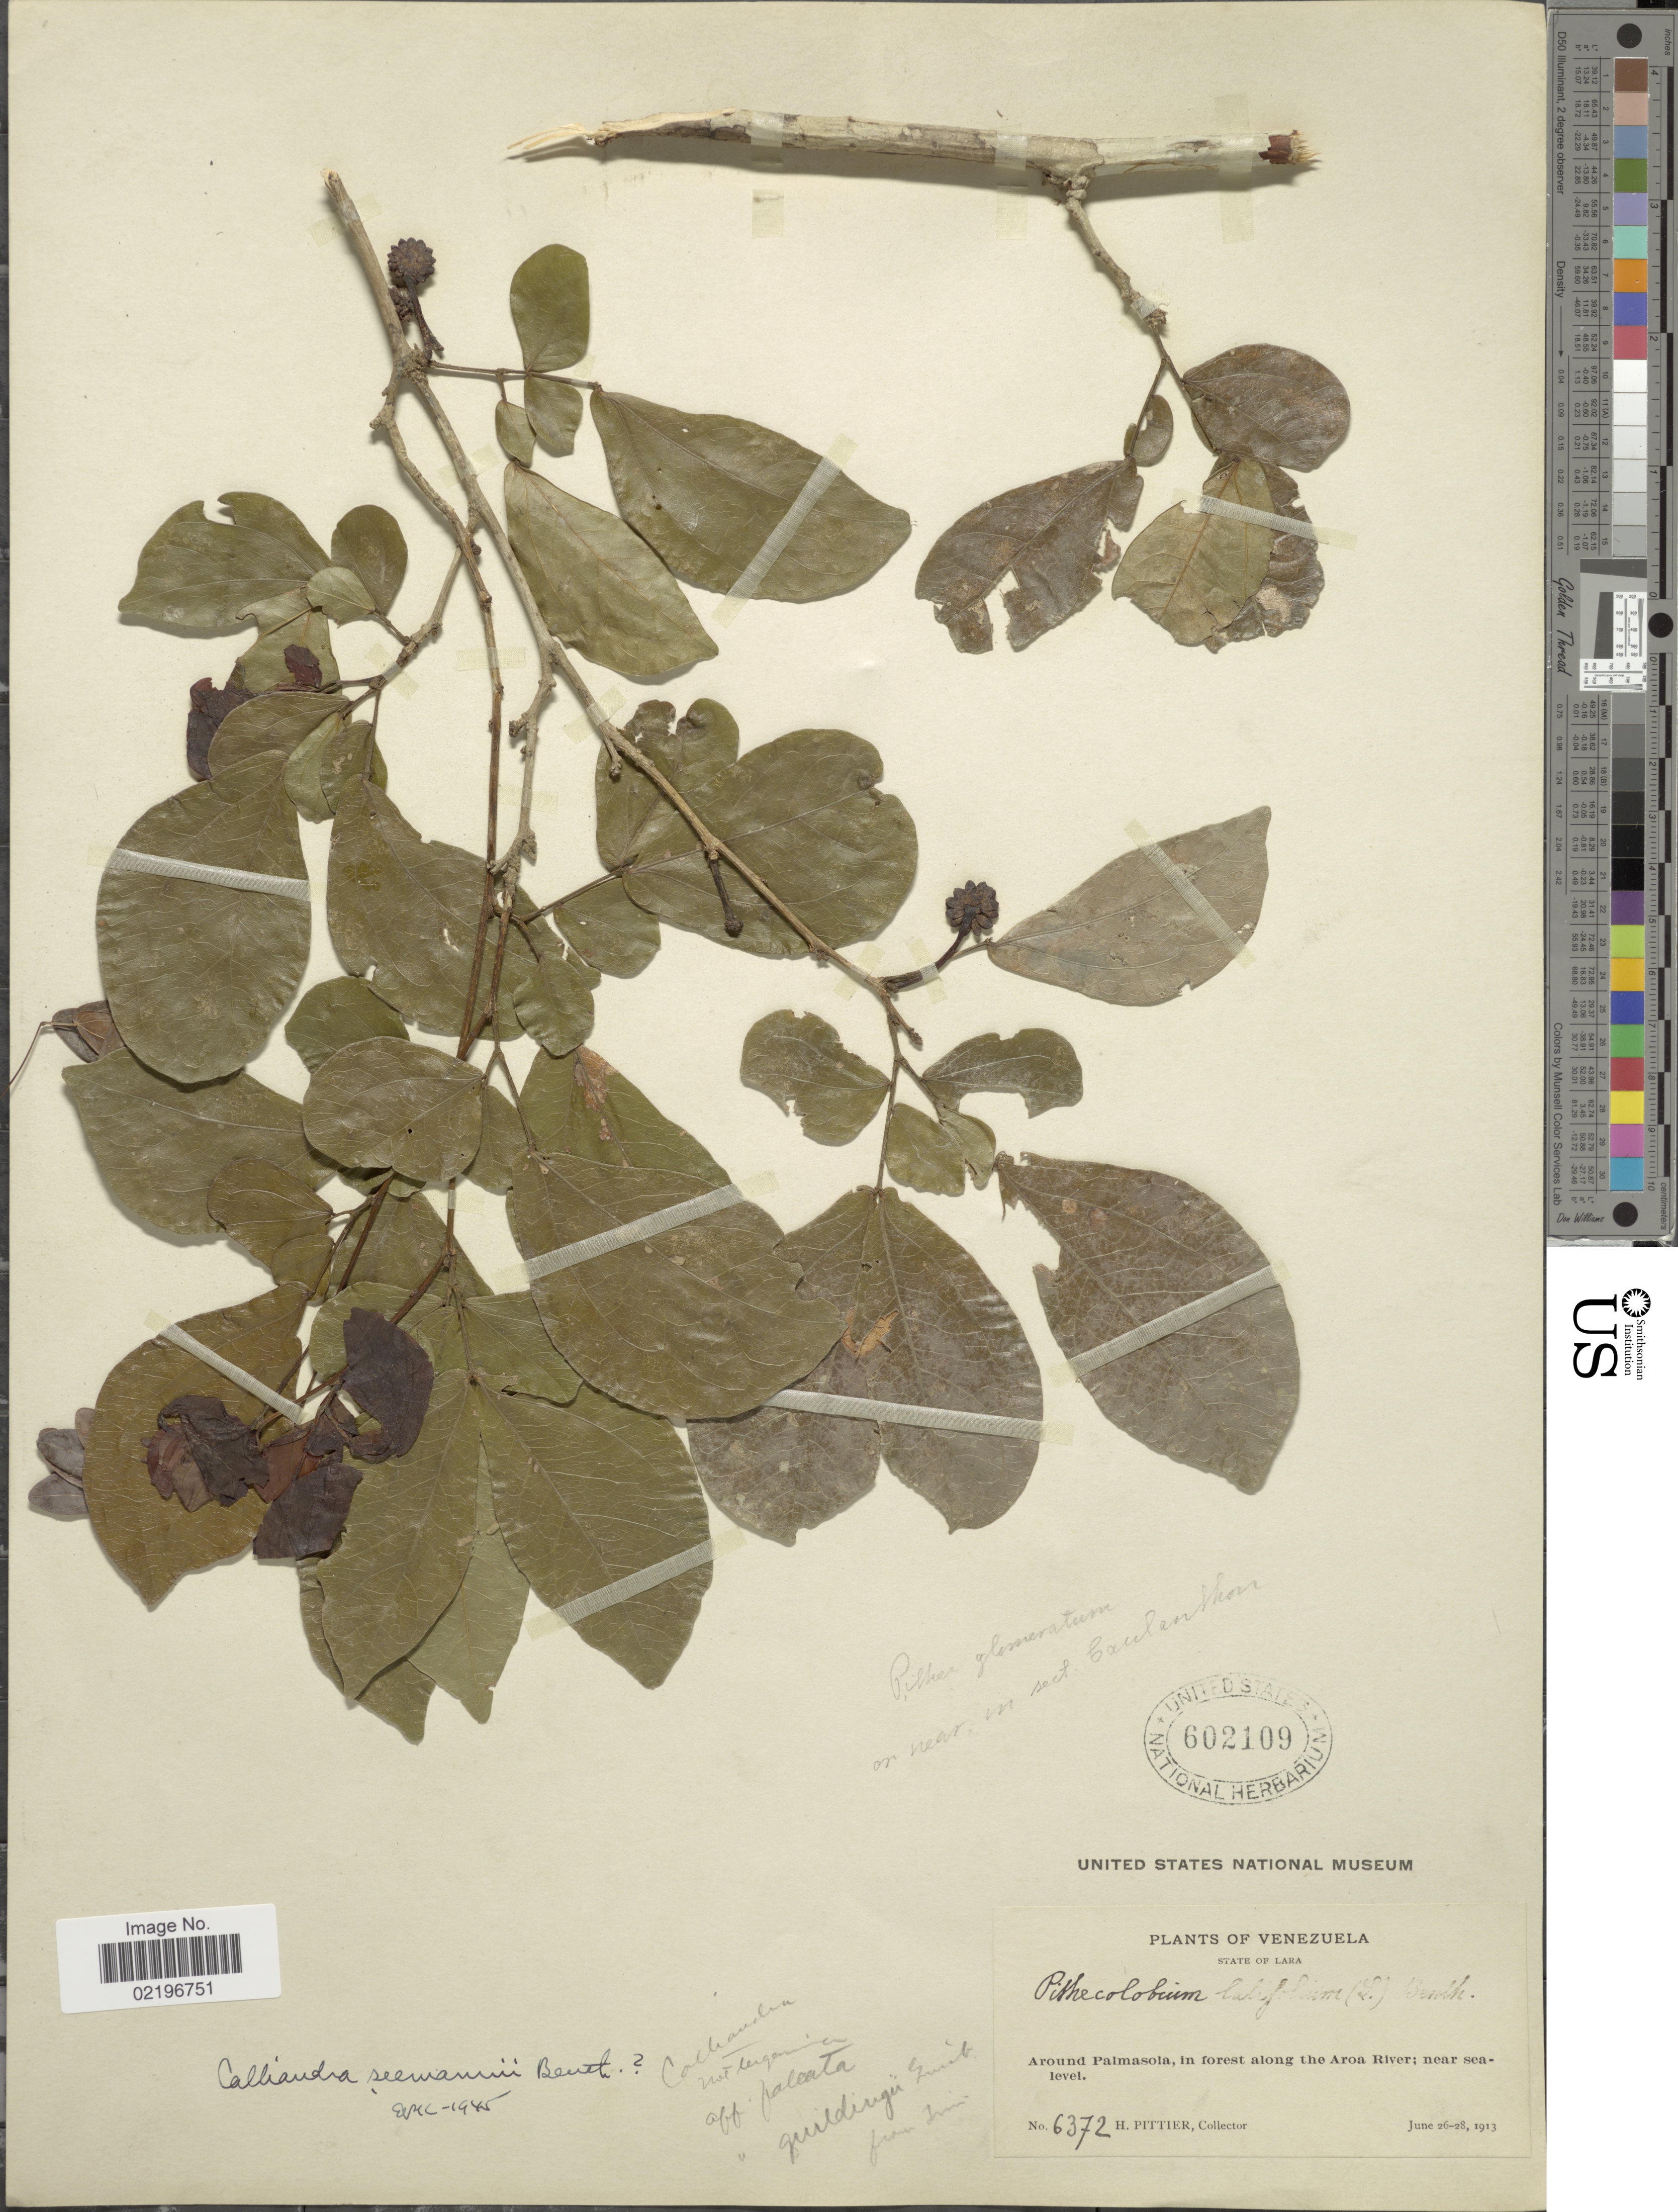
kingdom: Plantae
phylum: Tracheophyta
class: Magnoliopsida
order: Fabales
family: Fabaceae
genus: Calliandra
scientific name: Calliandra tergemina var. tergemina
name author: (L.) Benth.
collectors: H. F. Pittier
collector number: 6372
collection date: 1913-06-26/1913-06-28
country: Venezuela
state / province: Lara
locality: Around Palmasoia, in forest along the Aroa River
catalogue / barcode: US 6021109